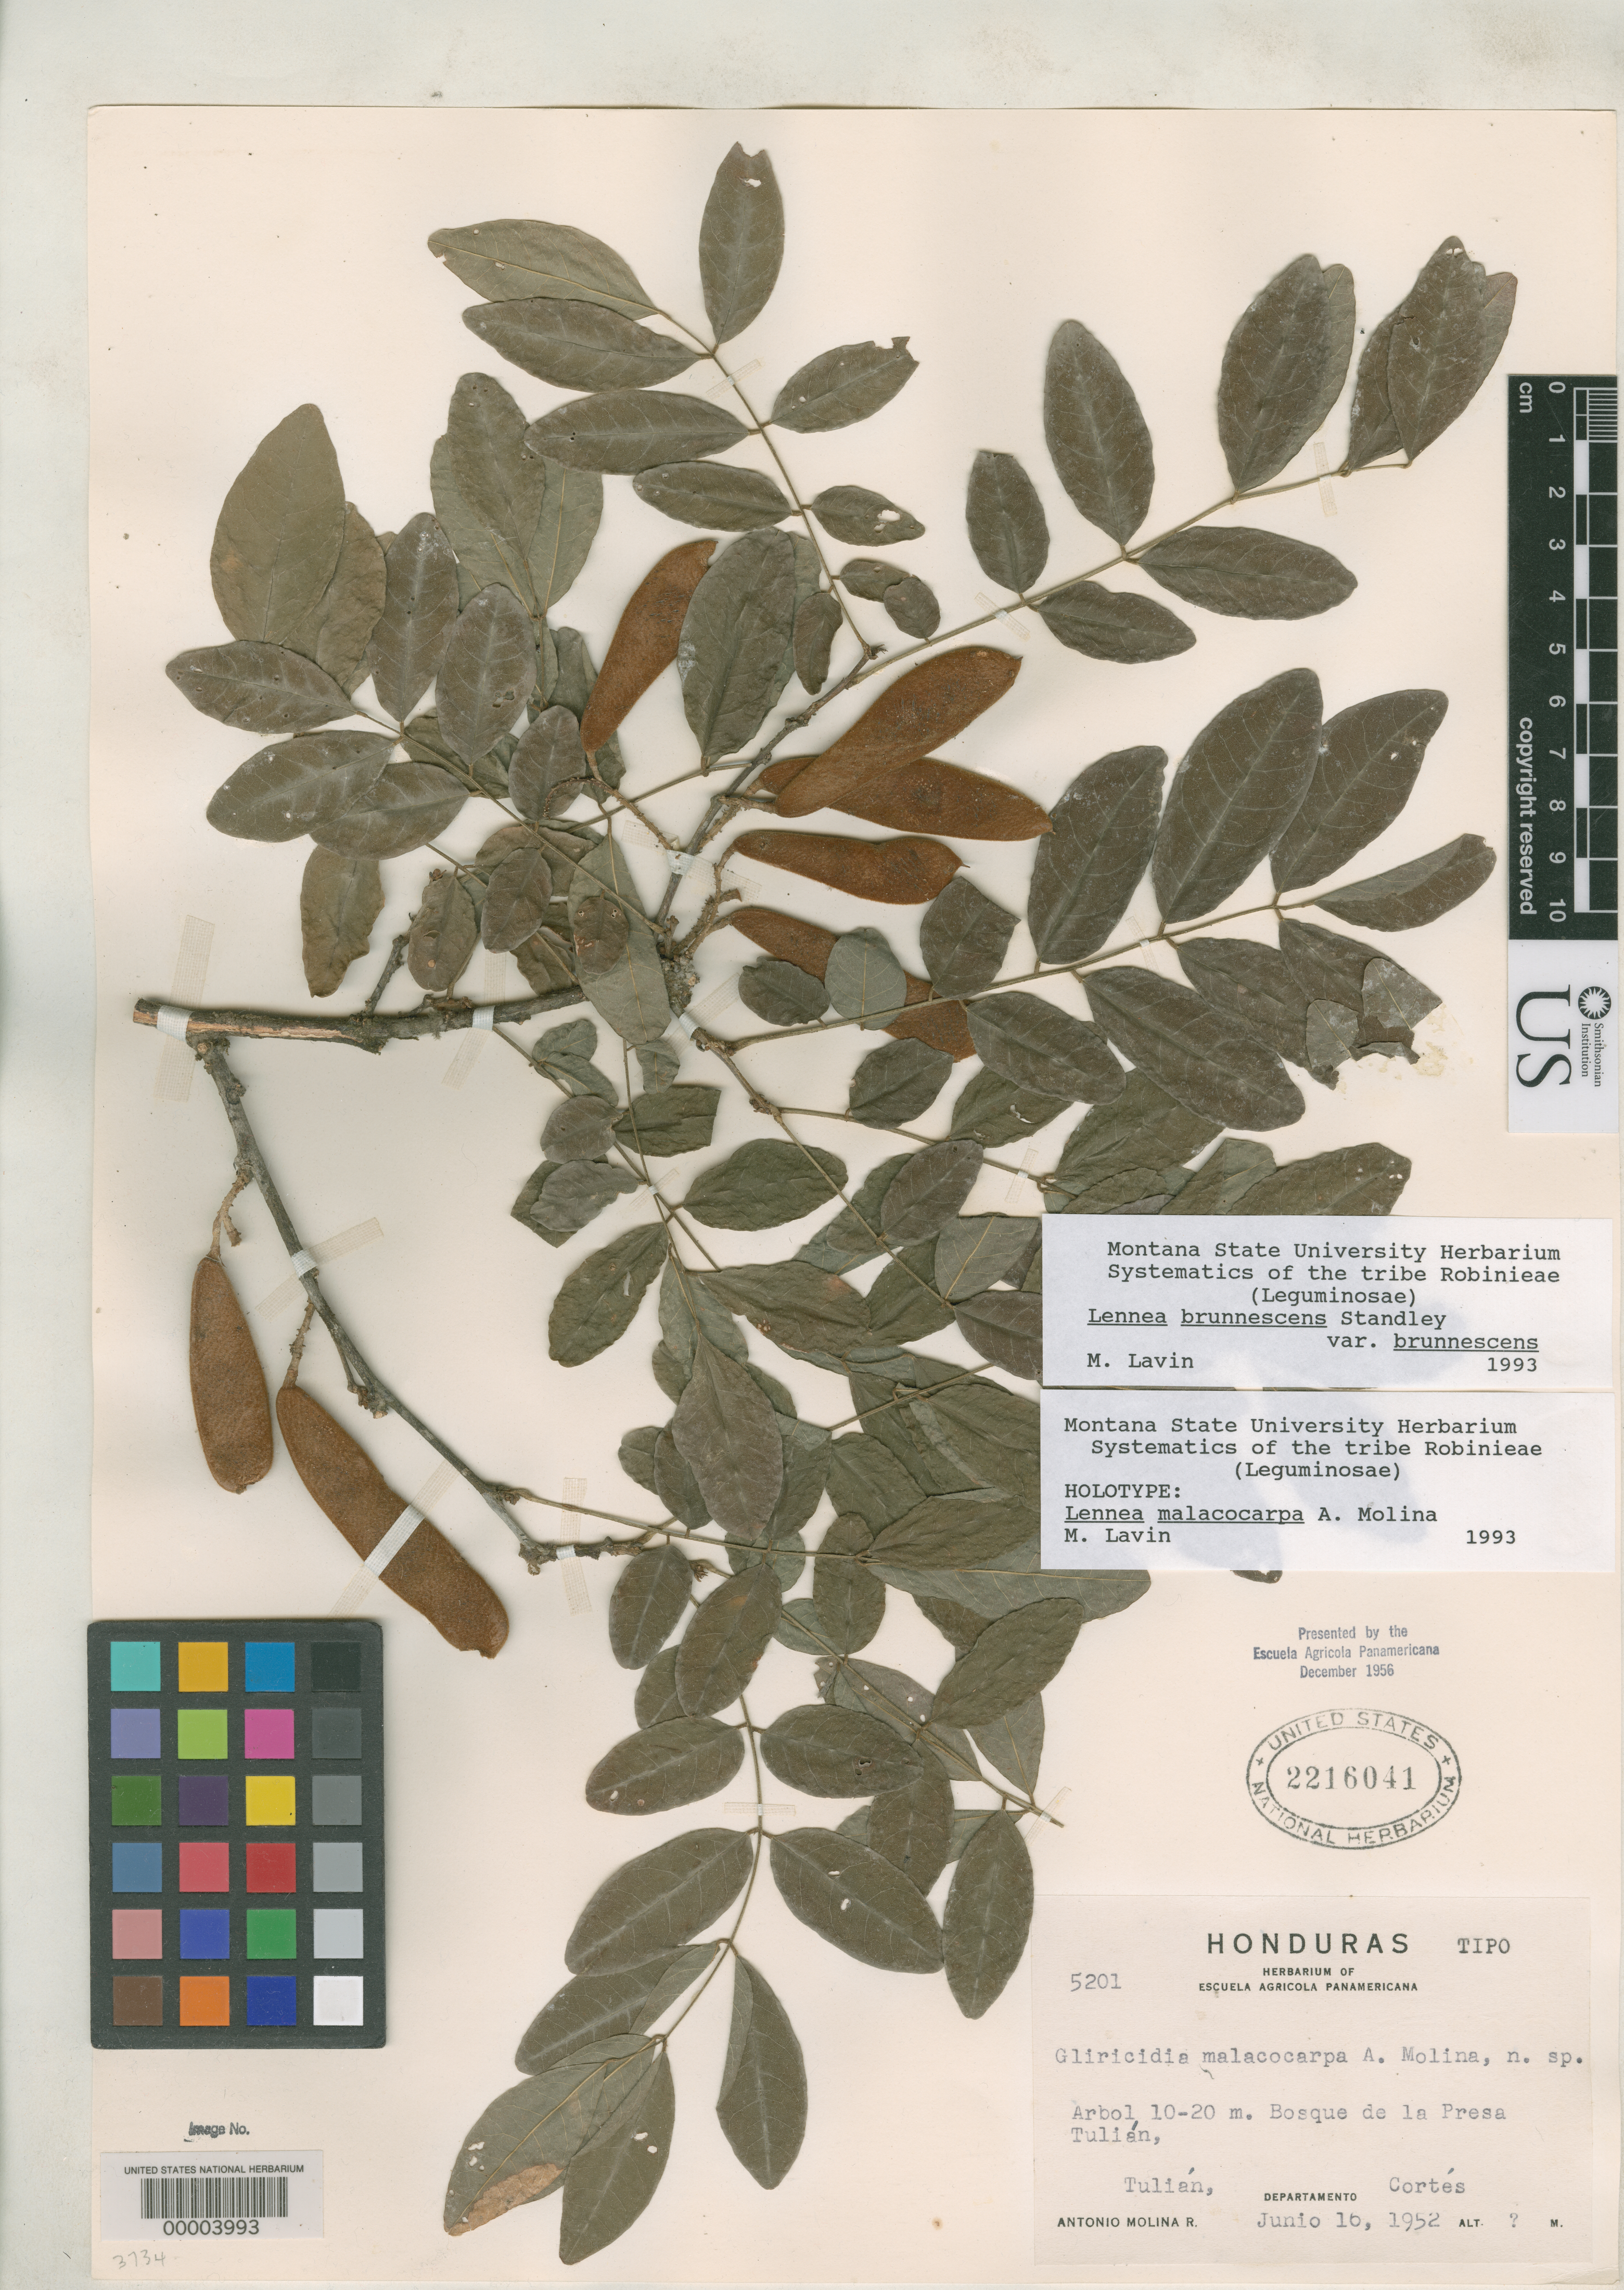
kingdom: Plantae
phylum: Tracheophyta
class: Magnoliopsida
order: Fabales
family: Fabaceae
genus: Gliricidia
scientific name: Gliricidia malacocarpa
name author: Ant. Molina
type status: Holotype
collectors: A. Molina R.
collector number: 5201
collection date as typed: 16 Jun 1952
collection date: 1952-06-16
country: Honduras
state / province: Cortés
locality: Bosque de La Presa Tulian.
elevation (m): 90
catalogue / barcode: US 2216041